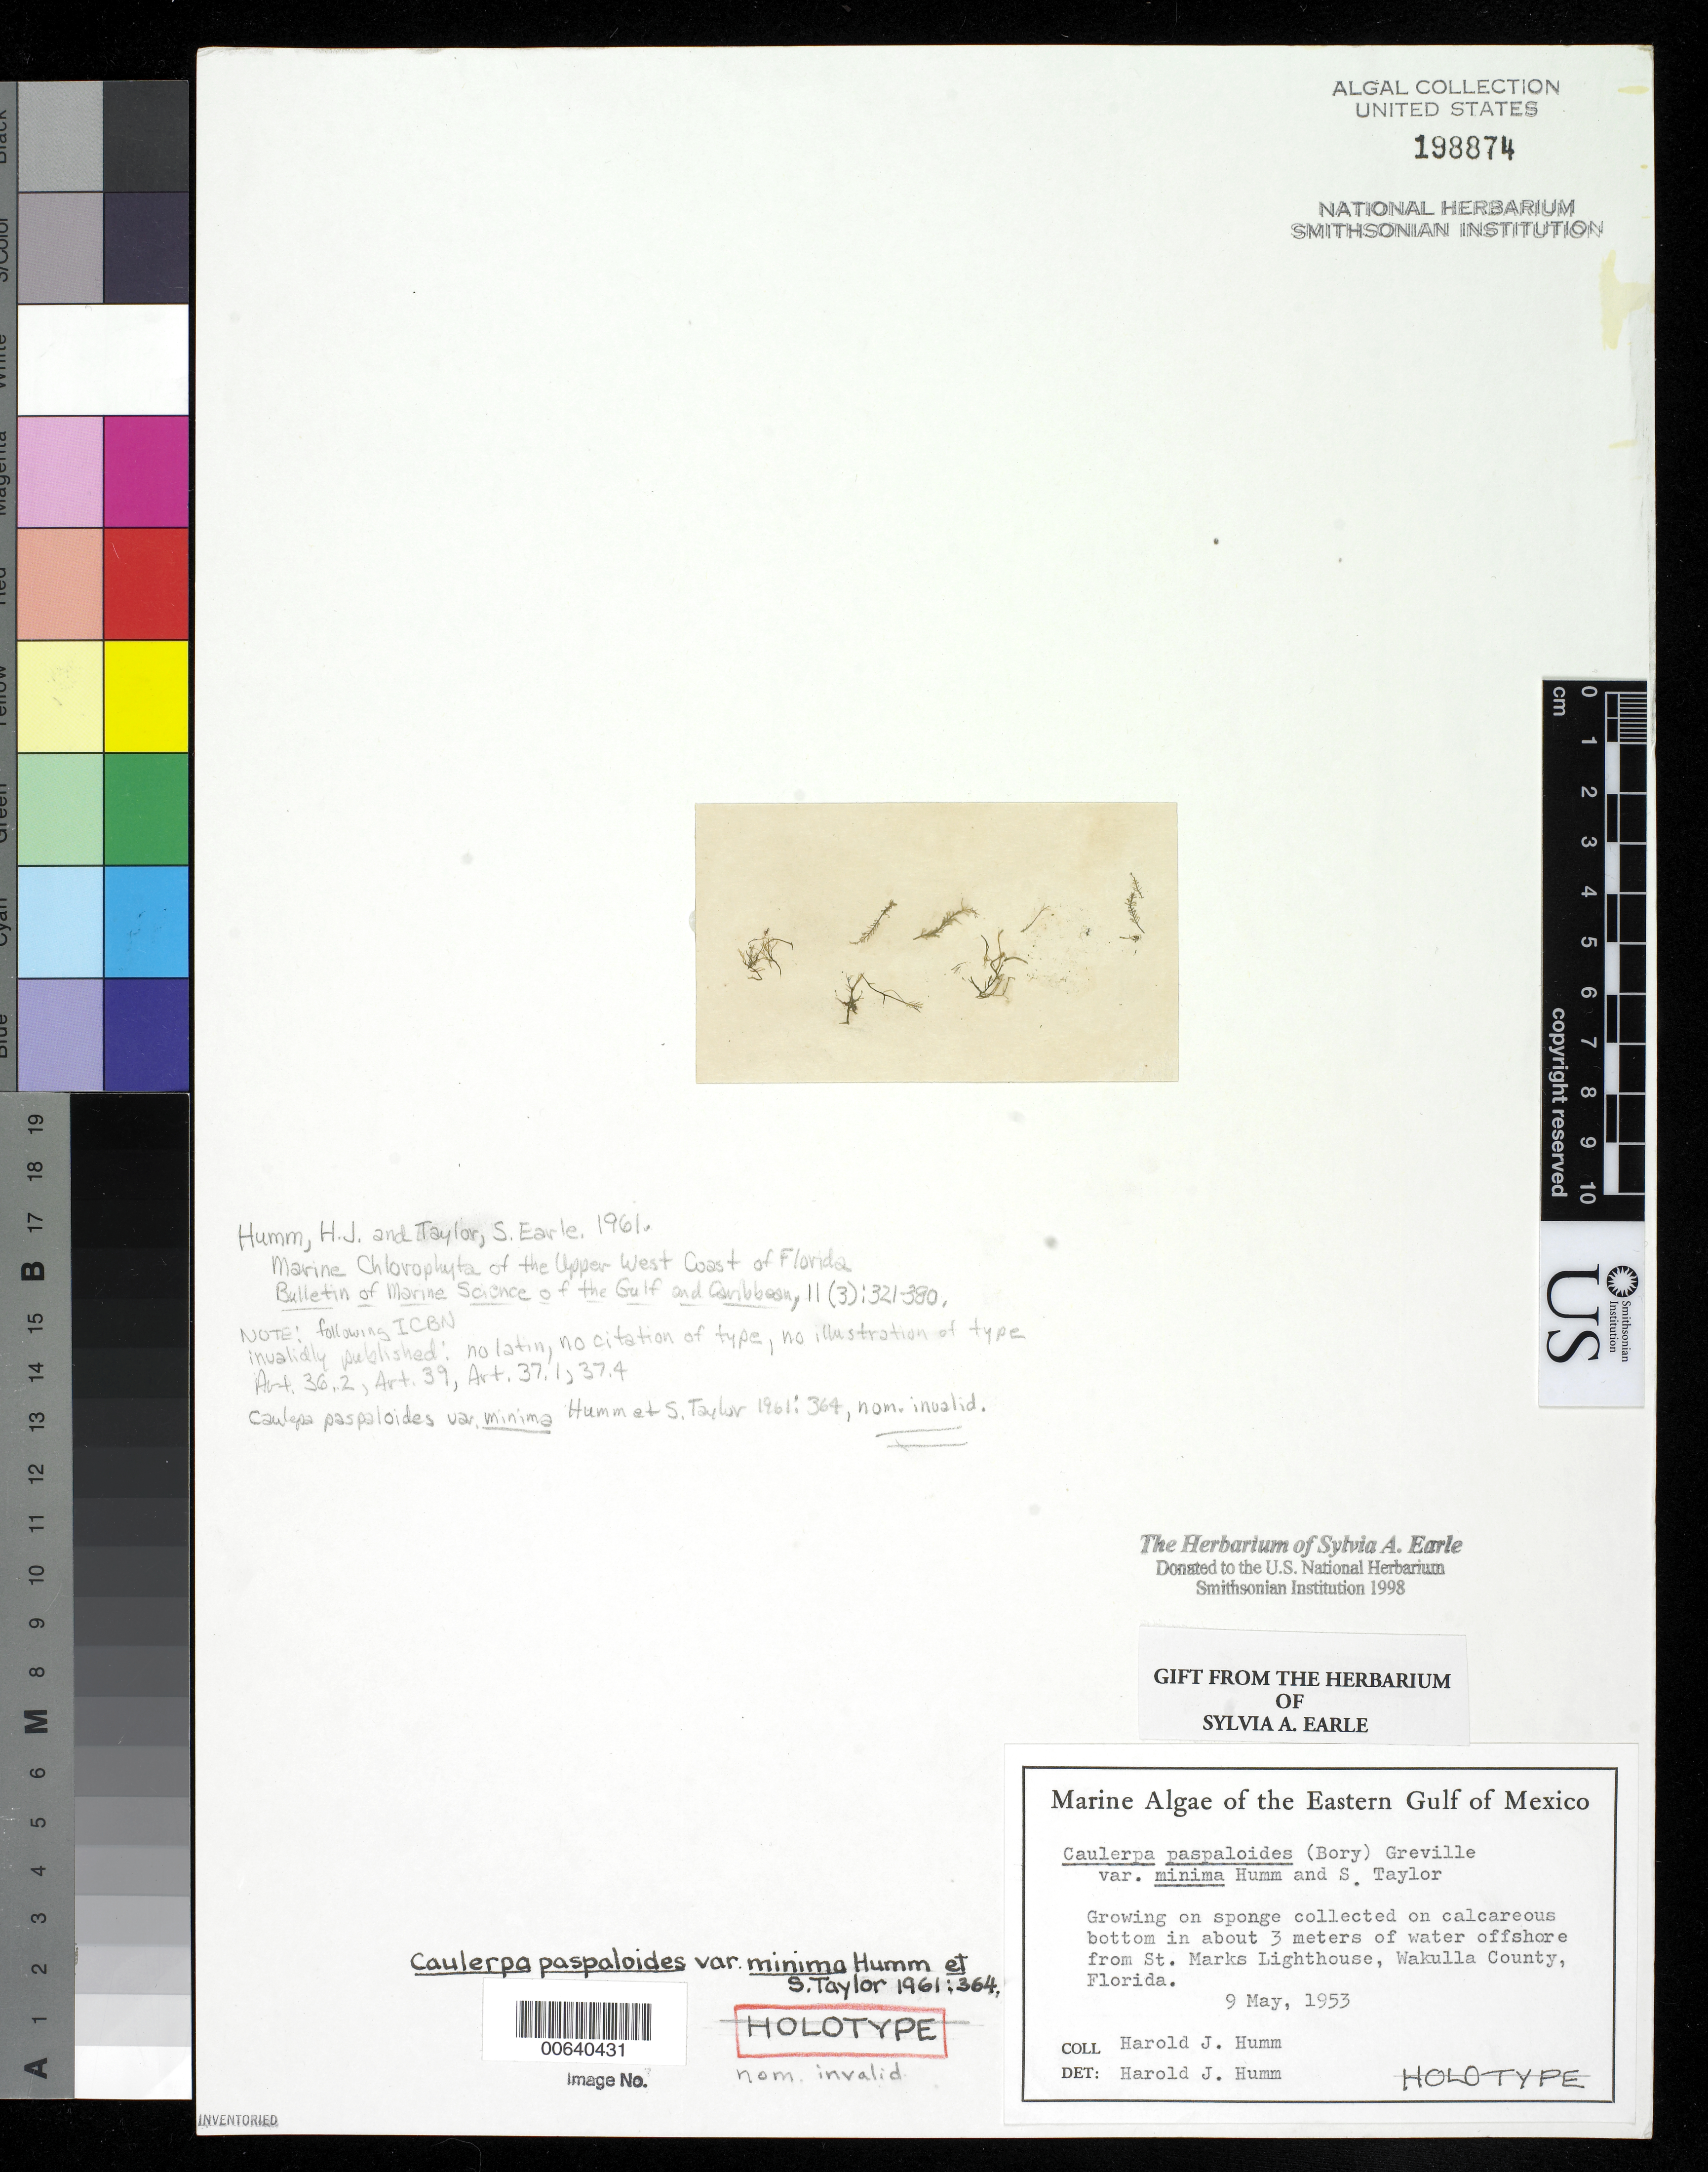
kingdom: Plantae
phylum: Chlorophyta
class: Ulvophyceae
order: Bryopsidales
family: Caulerpaceae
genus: Caulerpa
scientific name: Caulerpa paspaloides var. minima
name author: Humm & S.E. Taylor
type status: Holotype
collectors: H. J. Humm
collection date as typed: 09 May 1953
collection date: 1953-05-09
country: United States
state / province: Florida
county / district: Wakulla County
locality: Gulf of Mexico off St. Marks Lighthouse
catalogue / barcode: US 198874